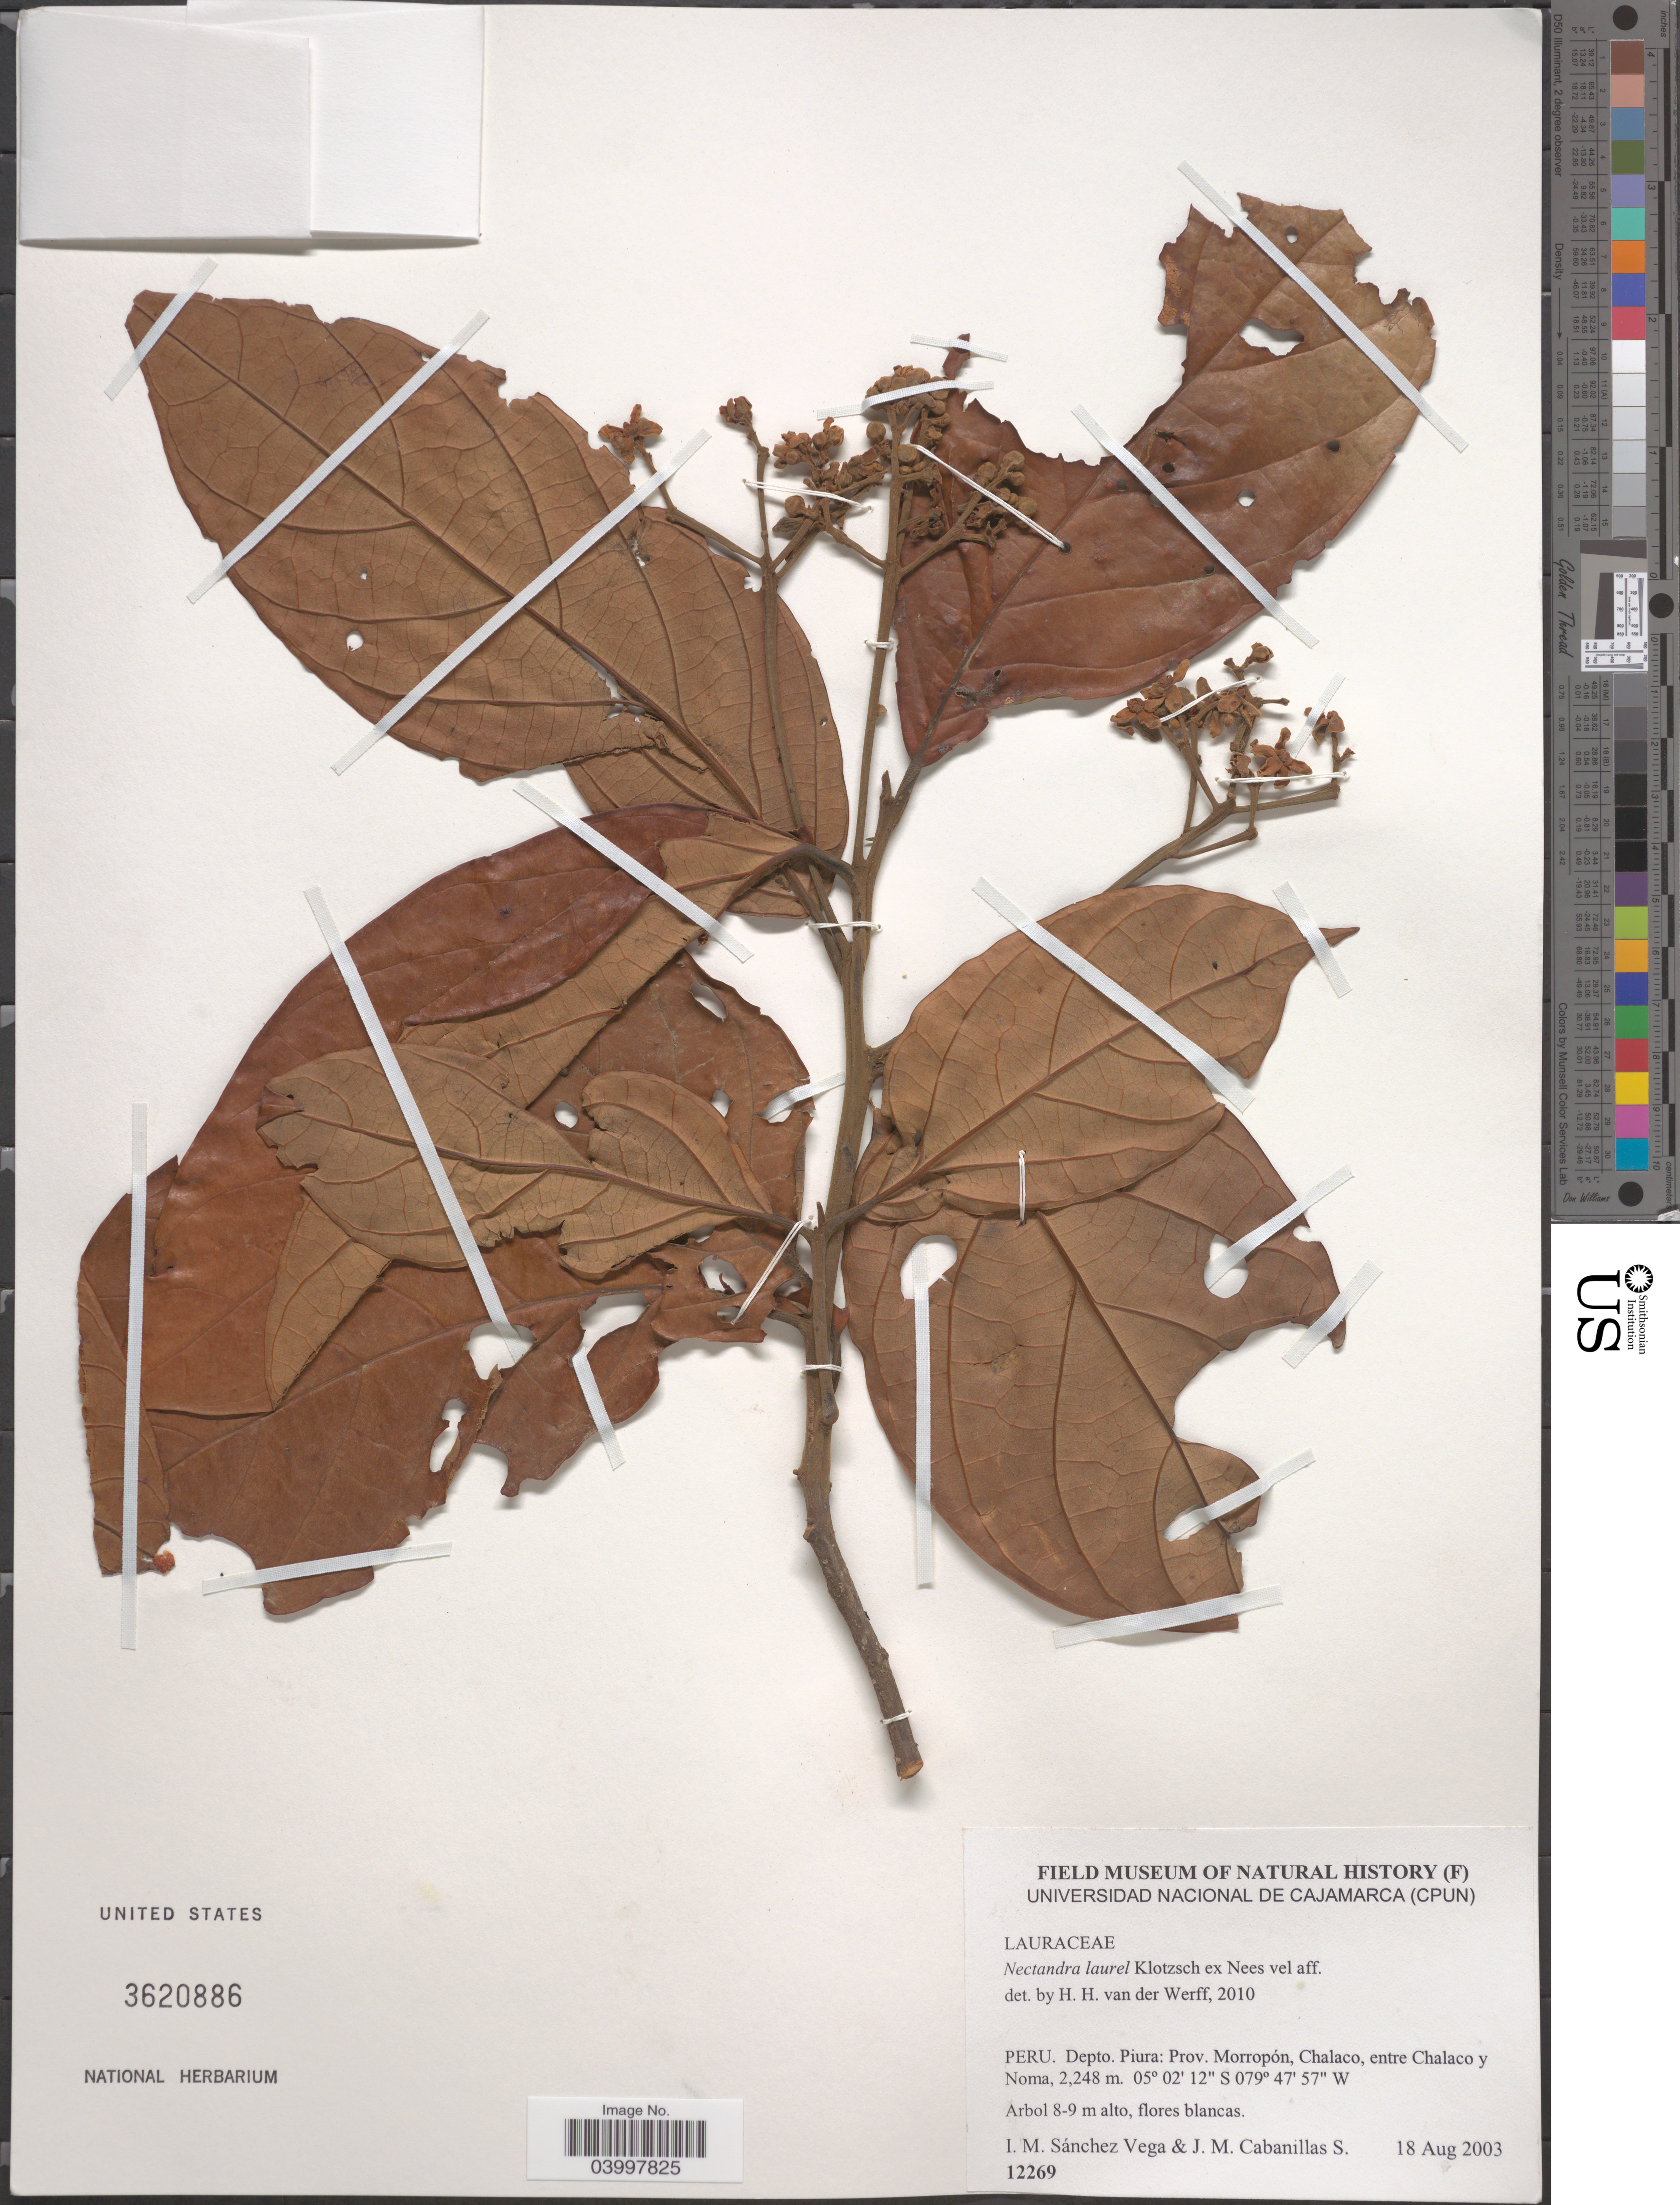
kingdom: Plantae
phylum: Tracheophyta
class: Magnoliopsida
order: Laurales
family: Lauraceae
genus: Nectandra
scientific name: Nectandra laurel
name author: Nees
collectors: I. M. Sánchez Vega & J. Cabanillas S.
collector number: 12269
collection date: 2003-08-18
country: Peru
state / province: Piura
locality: Depto. Piura: Prov. Morropón, Chalaco, entre Chalaco y Noma.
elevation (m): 2248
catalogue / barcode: US 3620886